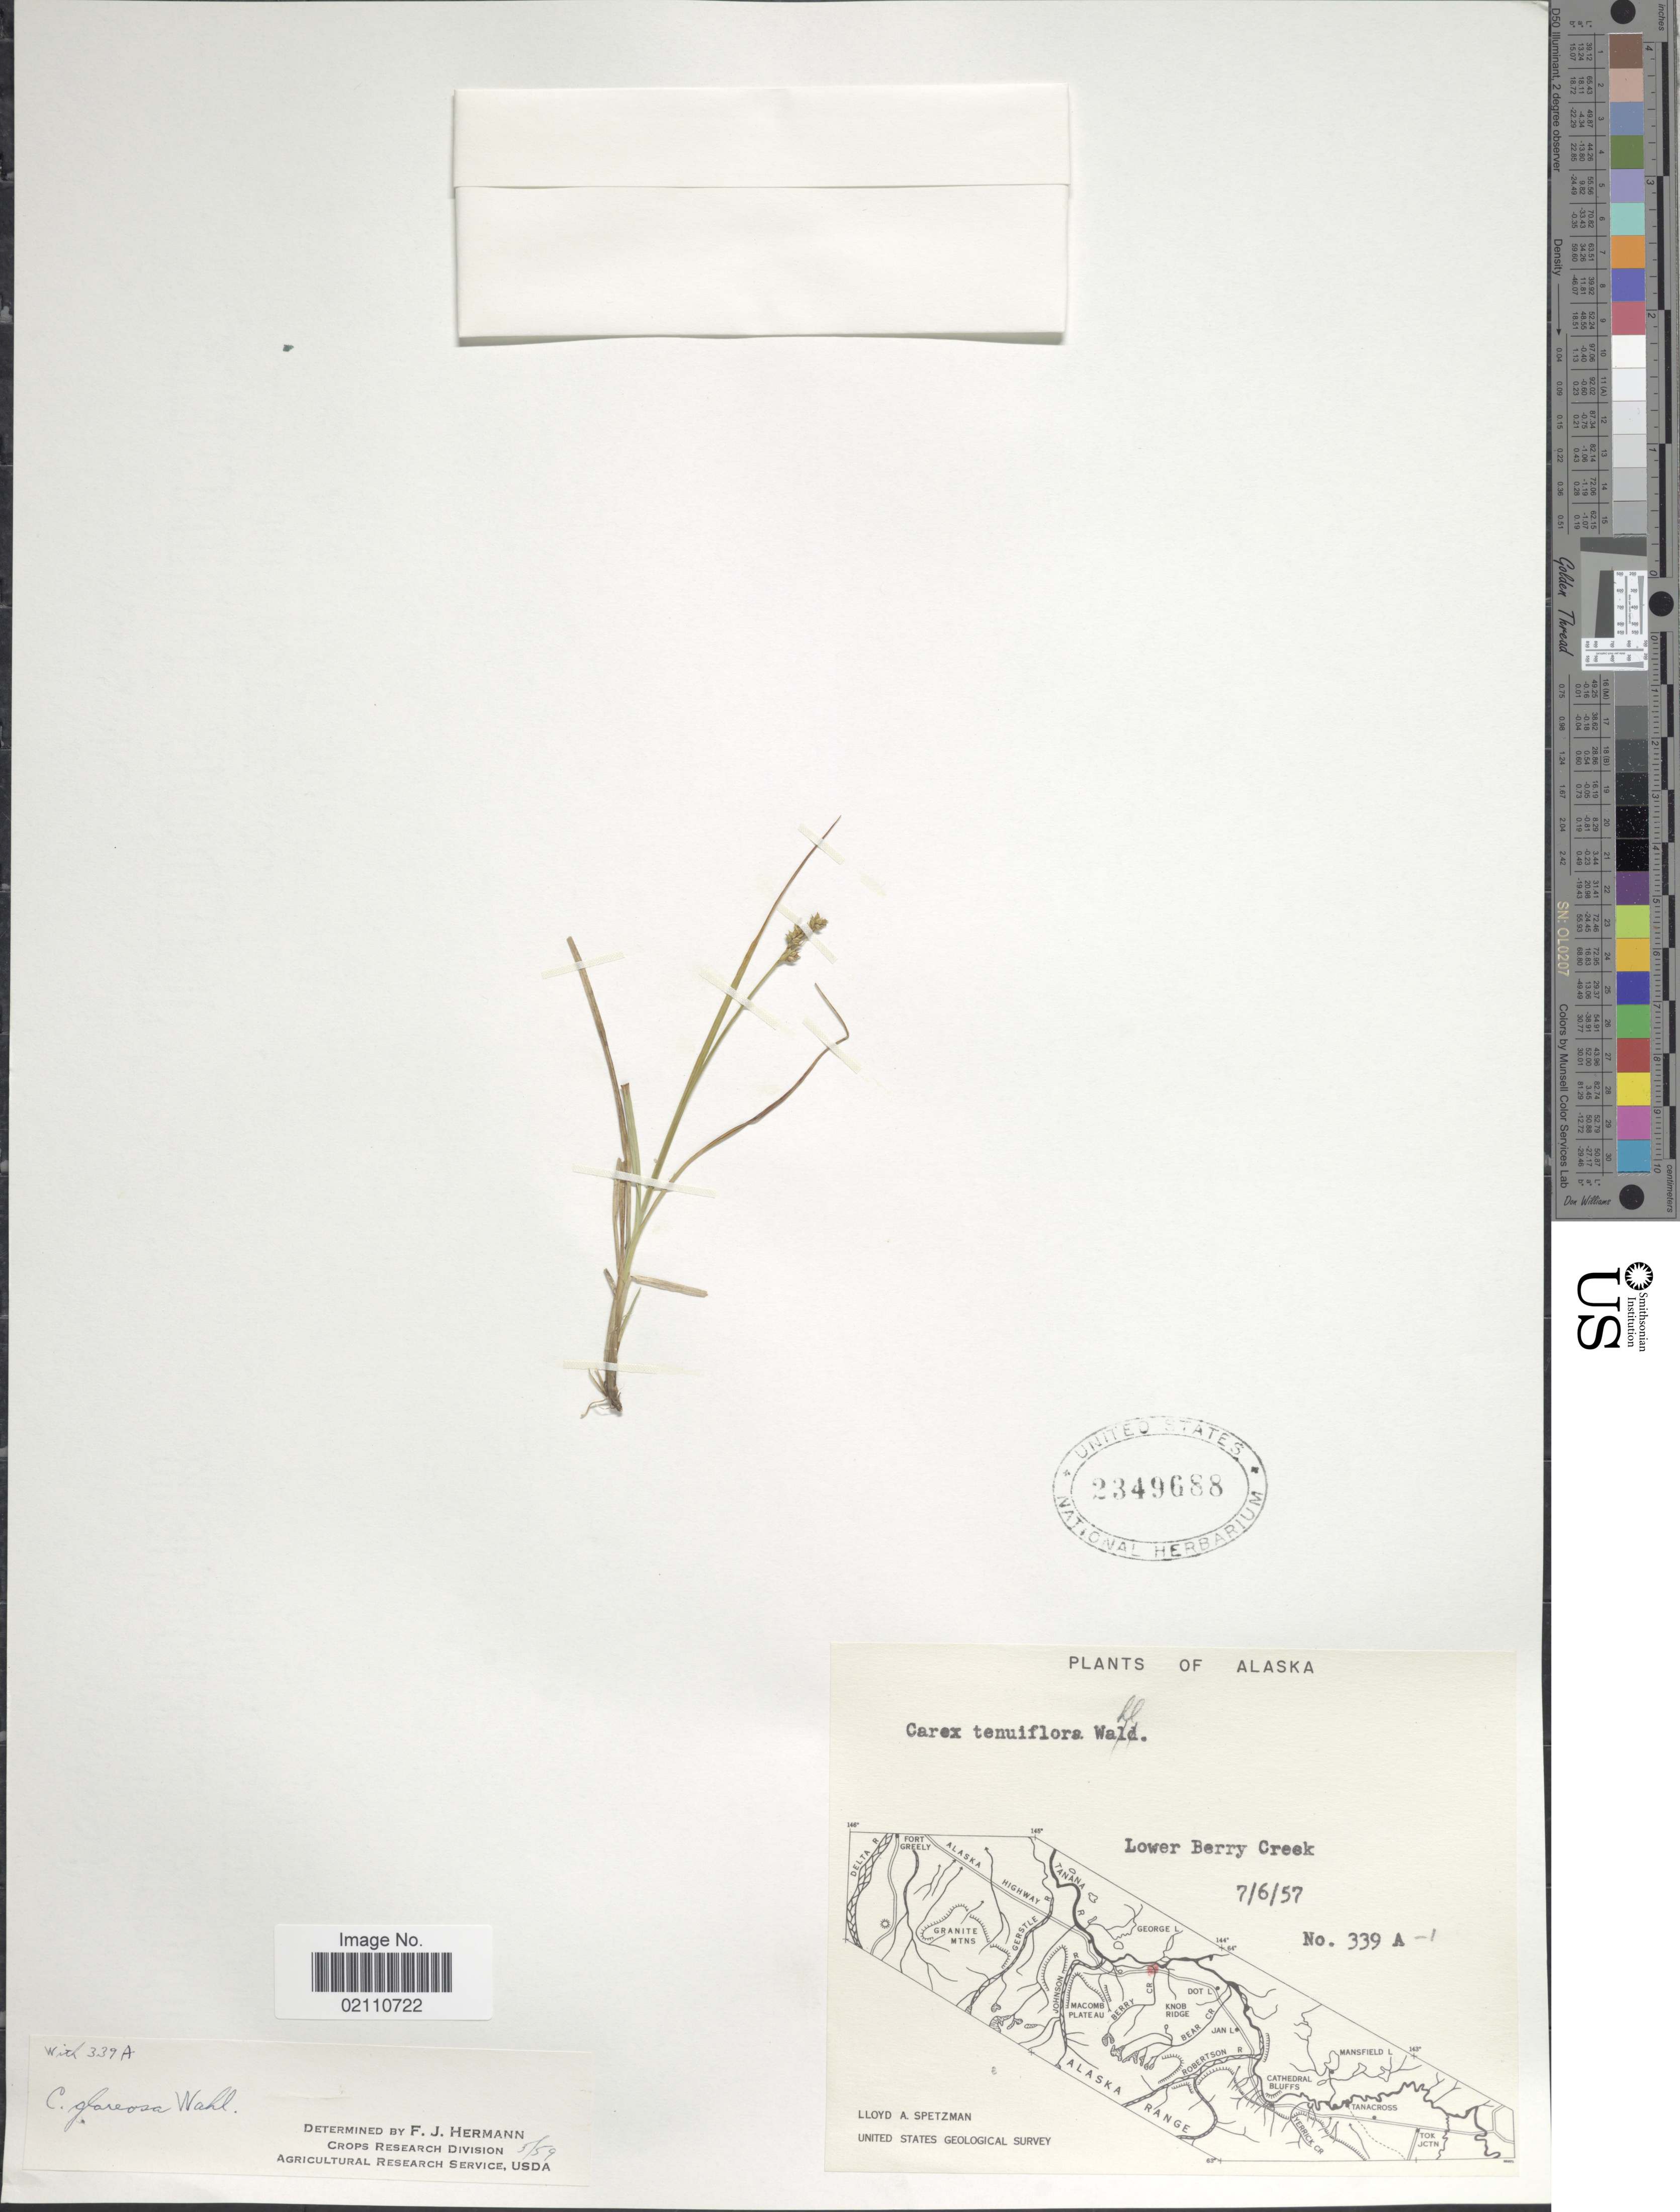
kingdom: Plantae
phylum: Tracheophyta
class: Liliopsida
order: Poales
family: Cyperaceae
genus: Carex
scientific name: Carex glareosa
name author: Schkuhr ex Wahlenb.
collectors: L. Spetzman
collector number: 339A-1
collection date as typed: Transcribed d/m/y: 6/7/57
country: United States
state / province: Alaska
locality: Lower Berry Creek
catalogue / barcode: US 2349688